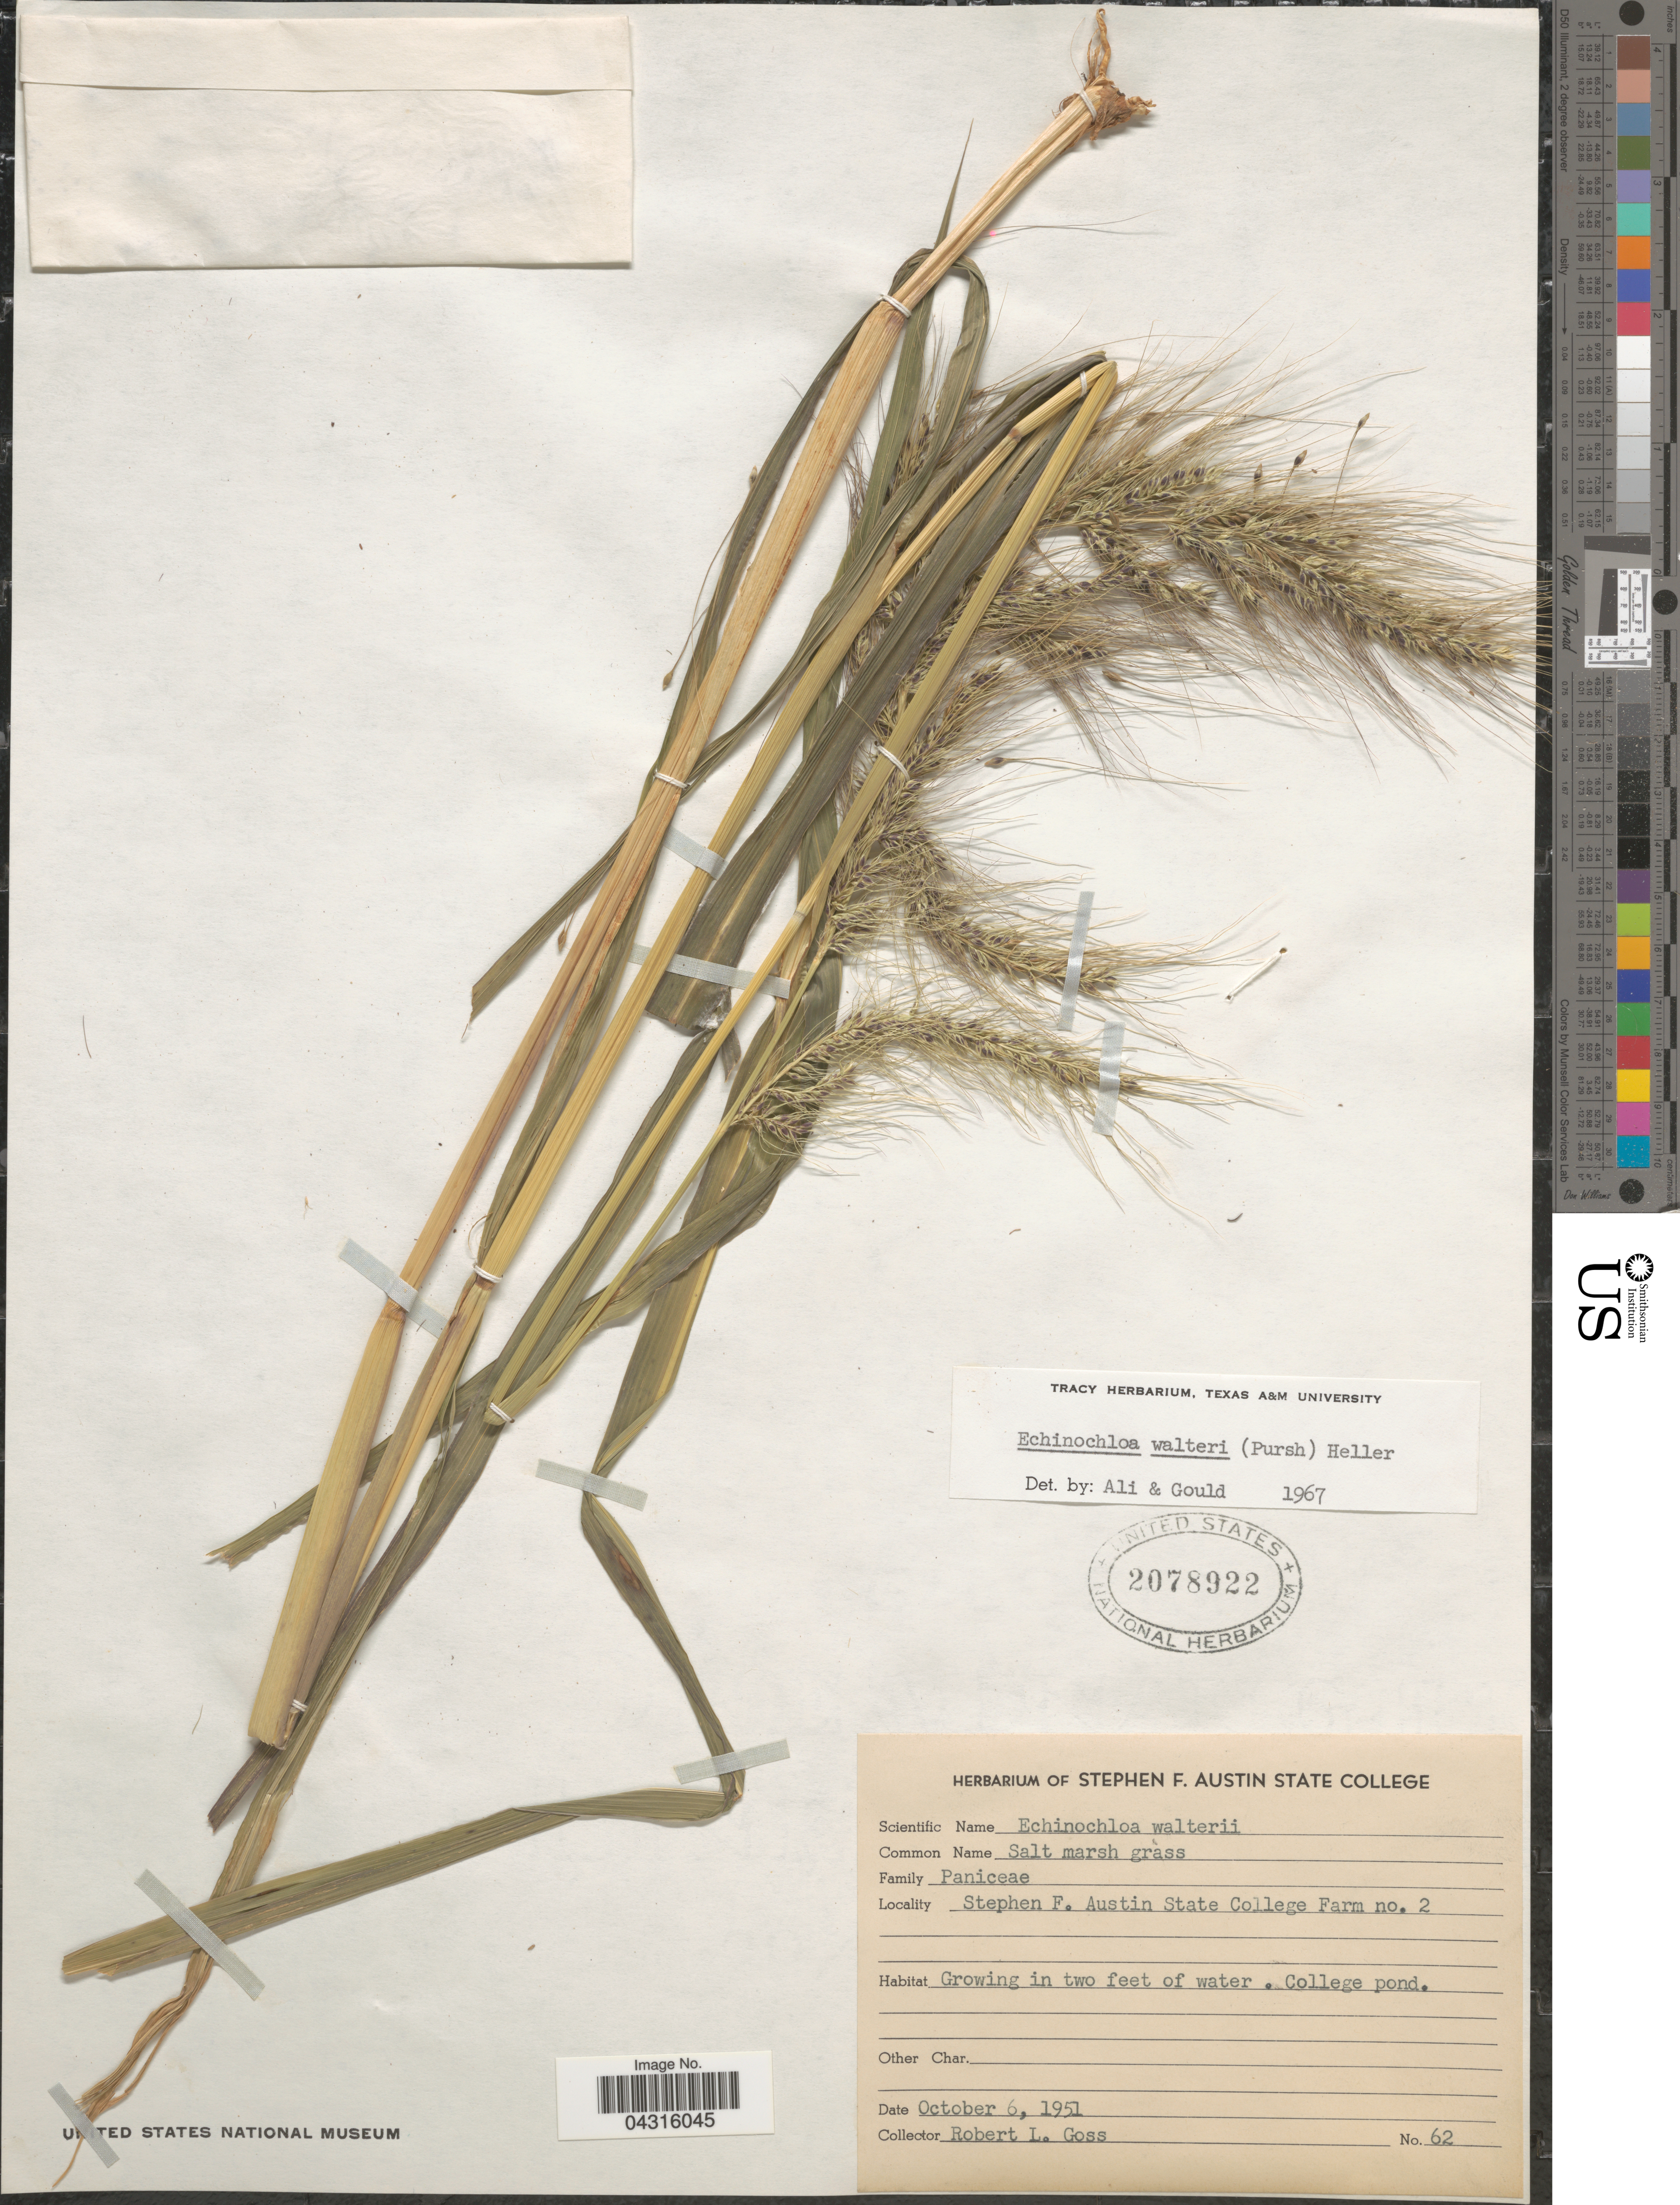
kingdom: Plantae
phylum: Tracheophyta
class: Liliopsida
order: Poales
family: Poaceae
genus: Echinochloa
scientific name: Echinochloa walteri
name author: (Pursh) A. Heller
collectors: R. Goss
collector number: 62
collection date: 1951-10-06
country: United States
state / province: Texas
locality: Stephen F. Austin State College Farm no. 2. College pond.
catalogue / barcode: US 2078922